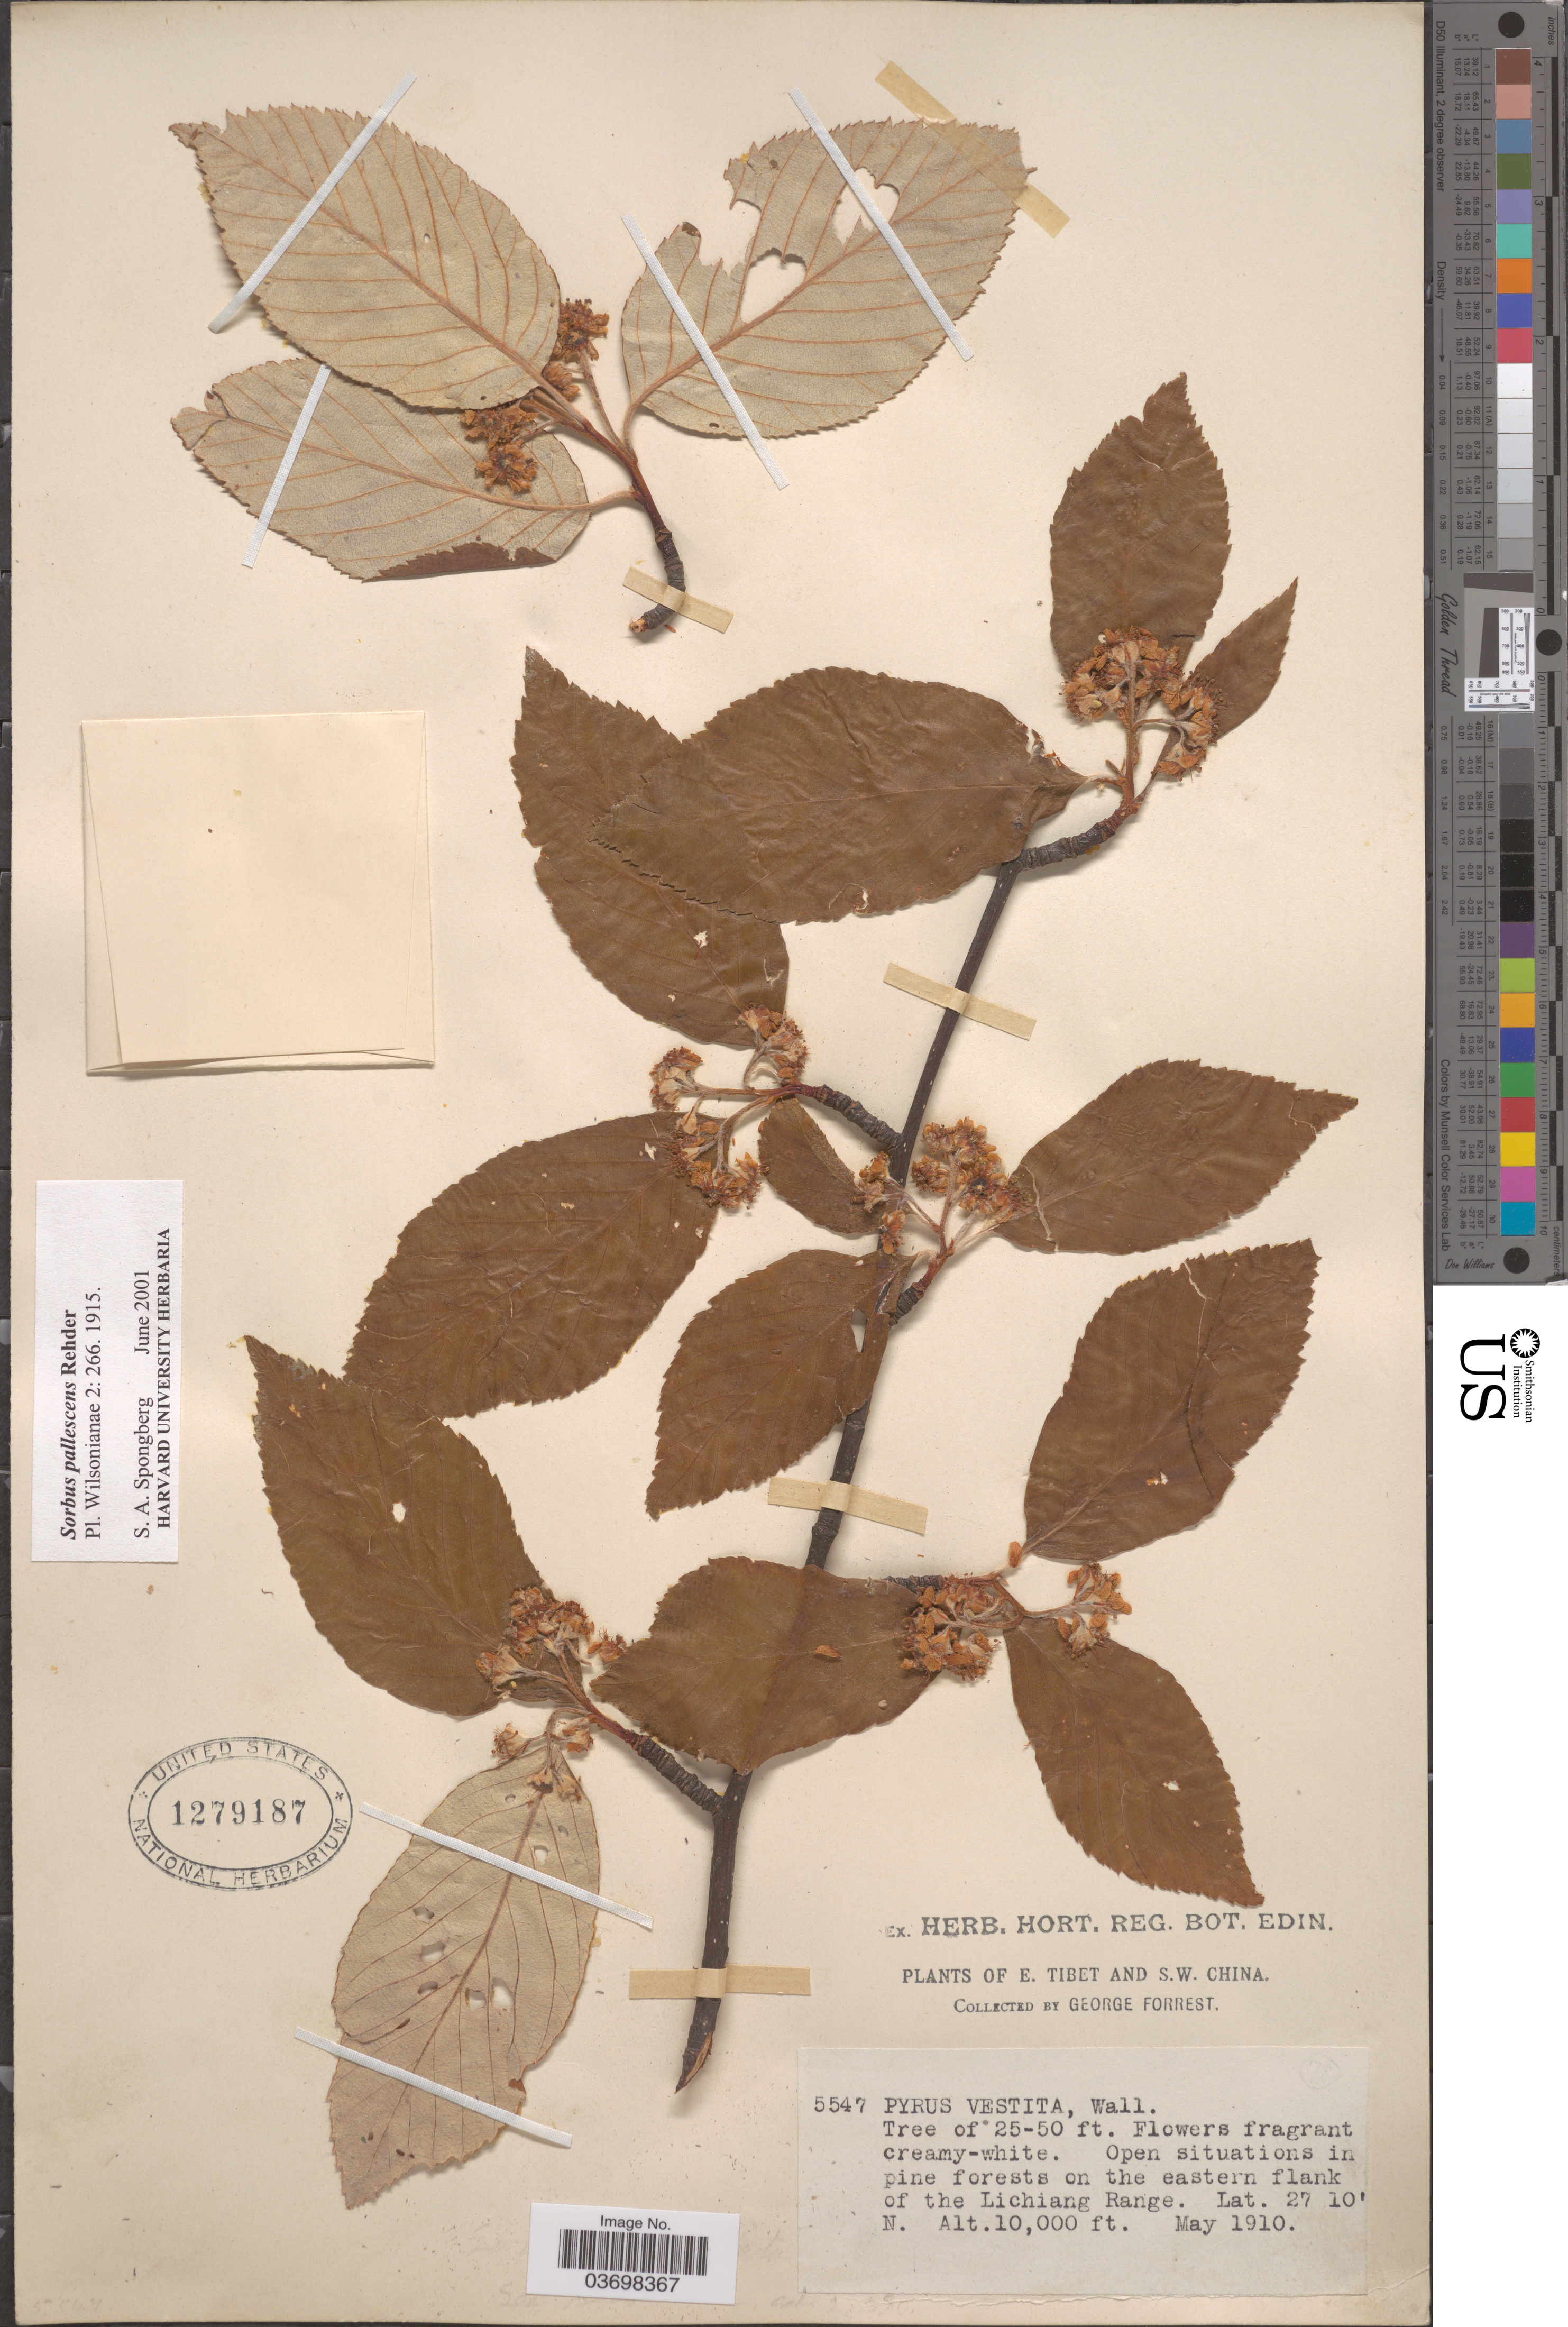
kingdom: Plantae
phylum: Tracheophyta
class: Magnoliopsida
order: Rosales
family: Rosaceae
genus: Sorbus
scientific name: Sorbus pallescens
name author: Rehder in Sarg.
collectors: G. Forrest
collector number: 5547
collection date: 1910-05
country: China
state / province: Xizang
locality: E. Tibet and S.W. China. Open situations in pine forests on the eastern flank of the Lichiang Range.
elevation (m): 3048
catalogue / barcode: US 1279187